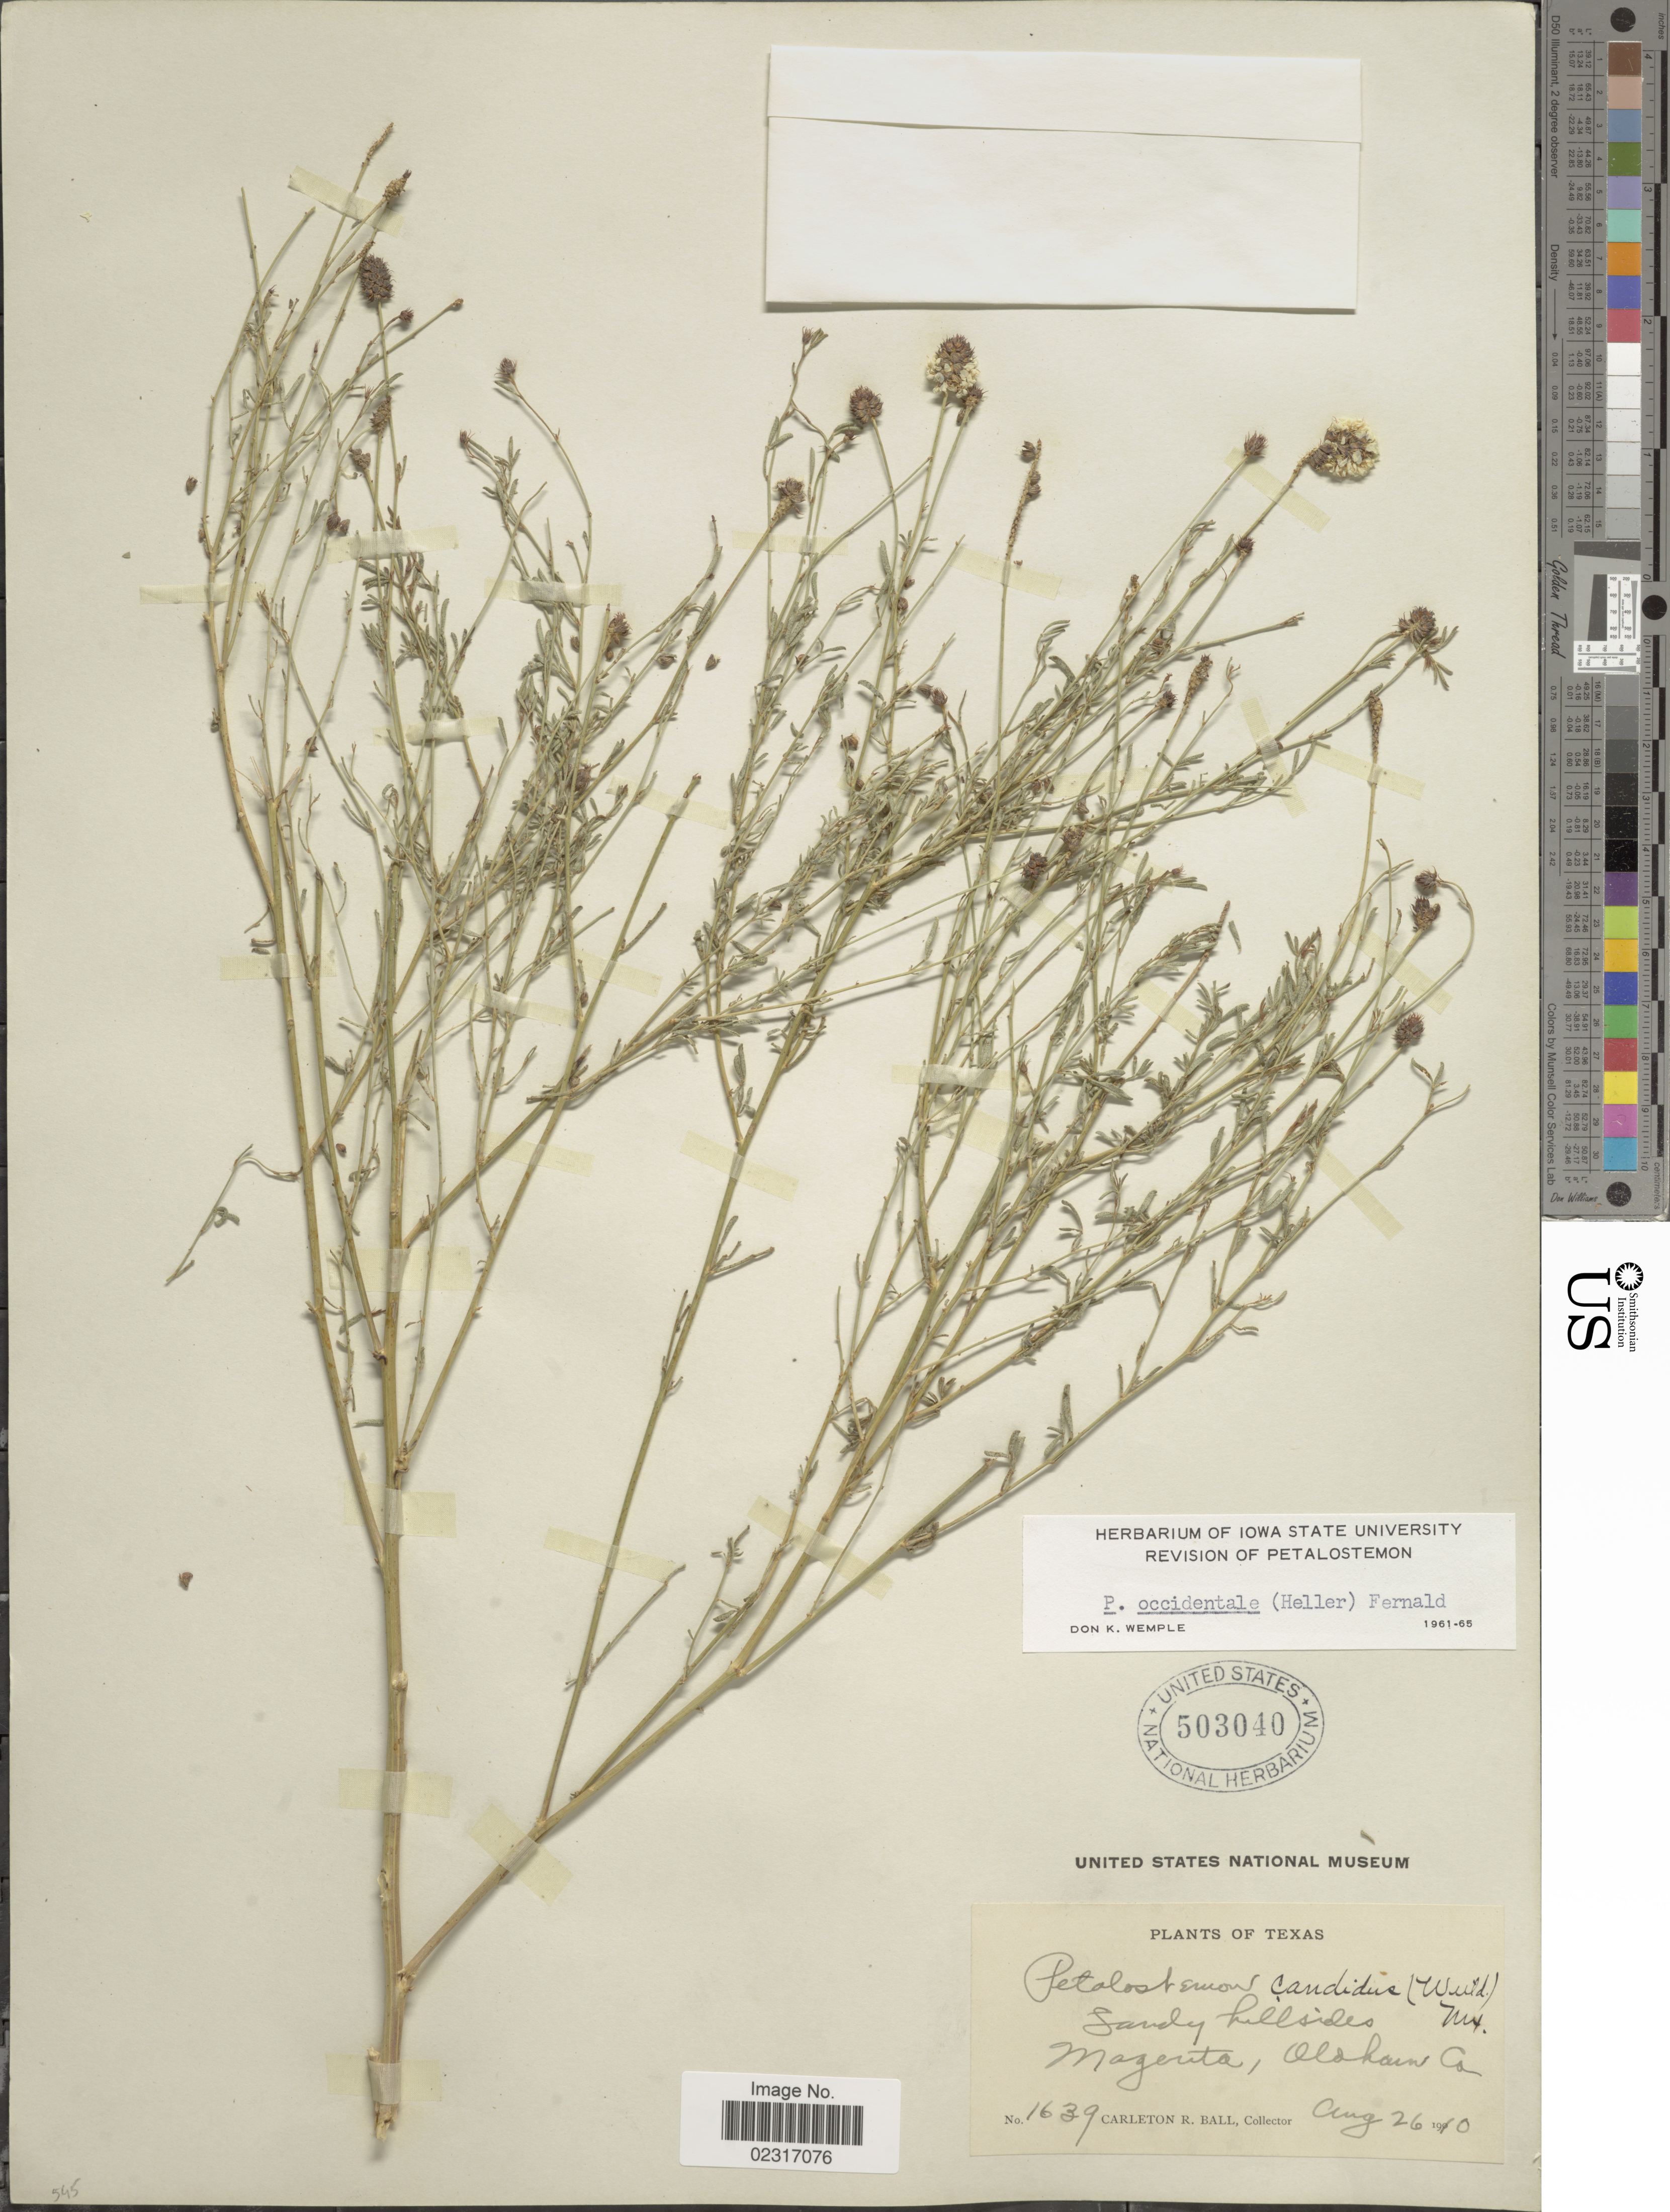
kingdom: Plantae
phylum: Tracheophyta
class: Magnoliopsida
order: Fabales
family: Fabaceae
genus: Dalea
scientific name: Dalea candida var. oligophylla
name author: (Torr) Shinners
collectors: C. R. Ball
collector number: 1639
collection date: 1910-08-26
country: United States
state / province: Texas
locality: Magenta, Oldham Co.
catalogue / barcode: US 503040